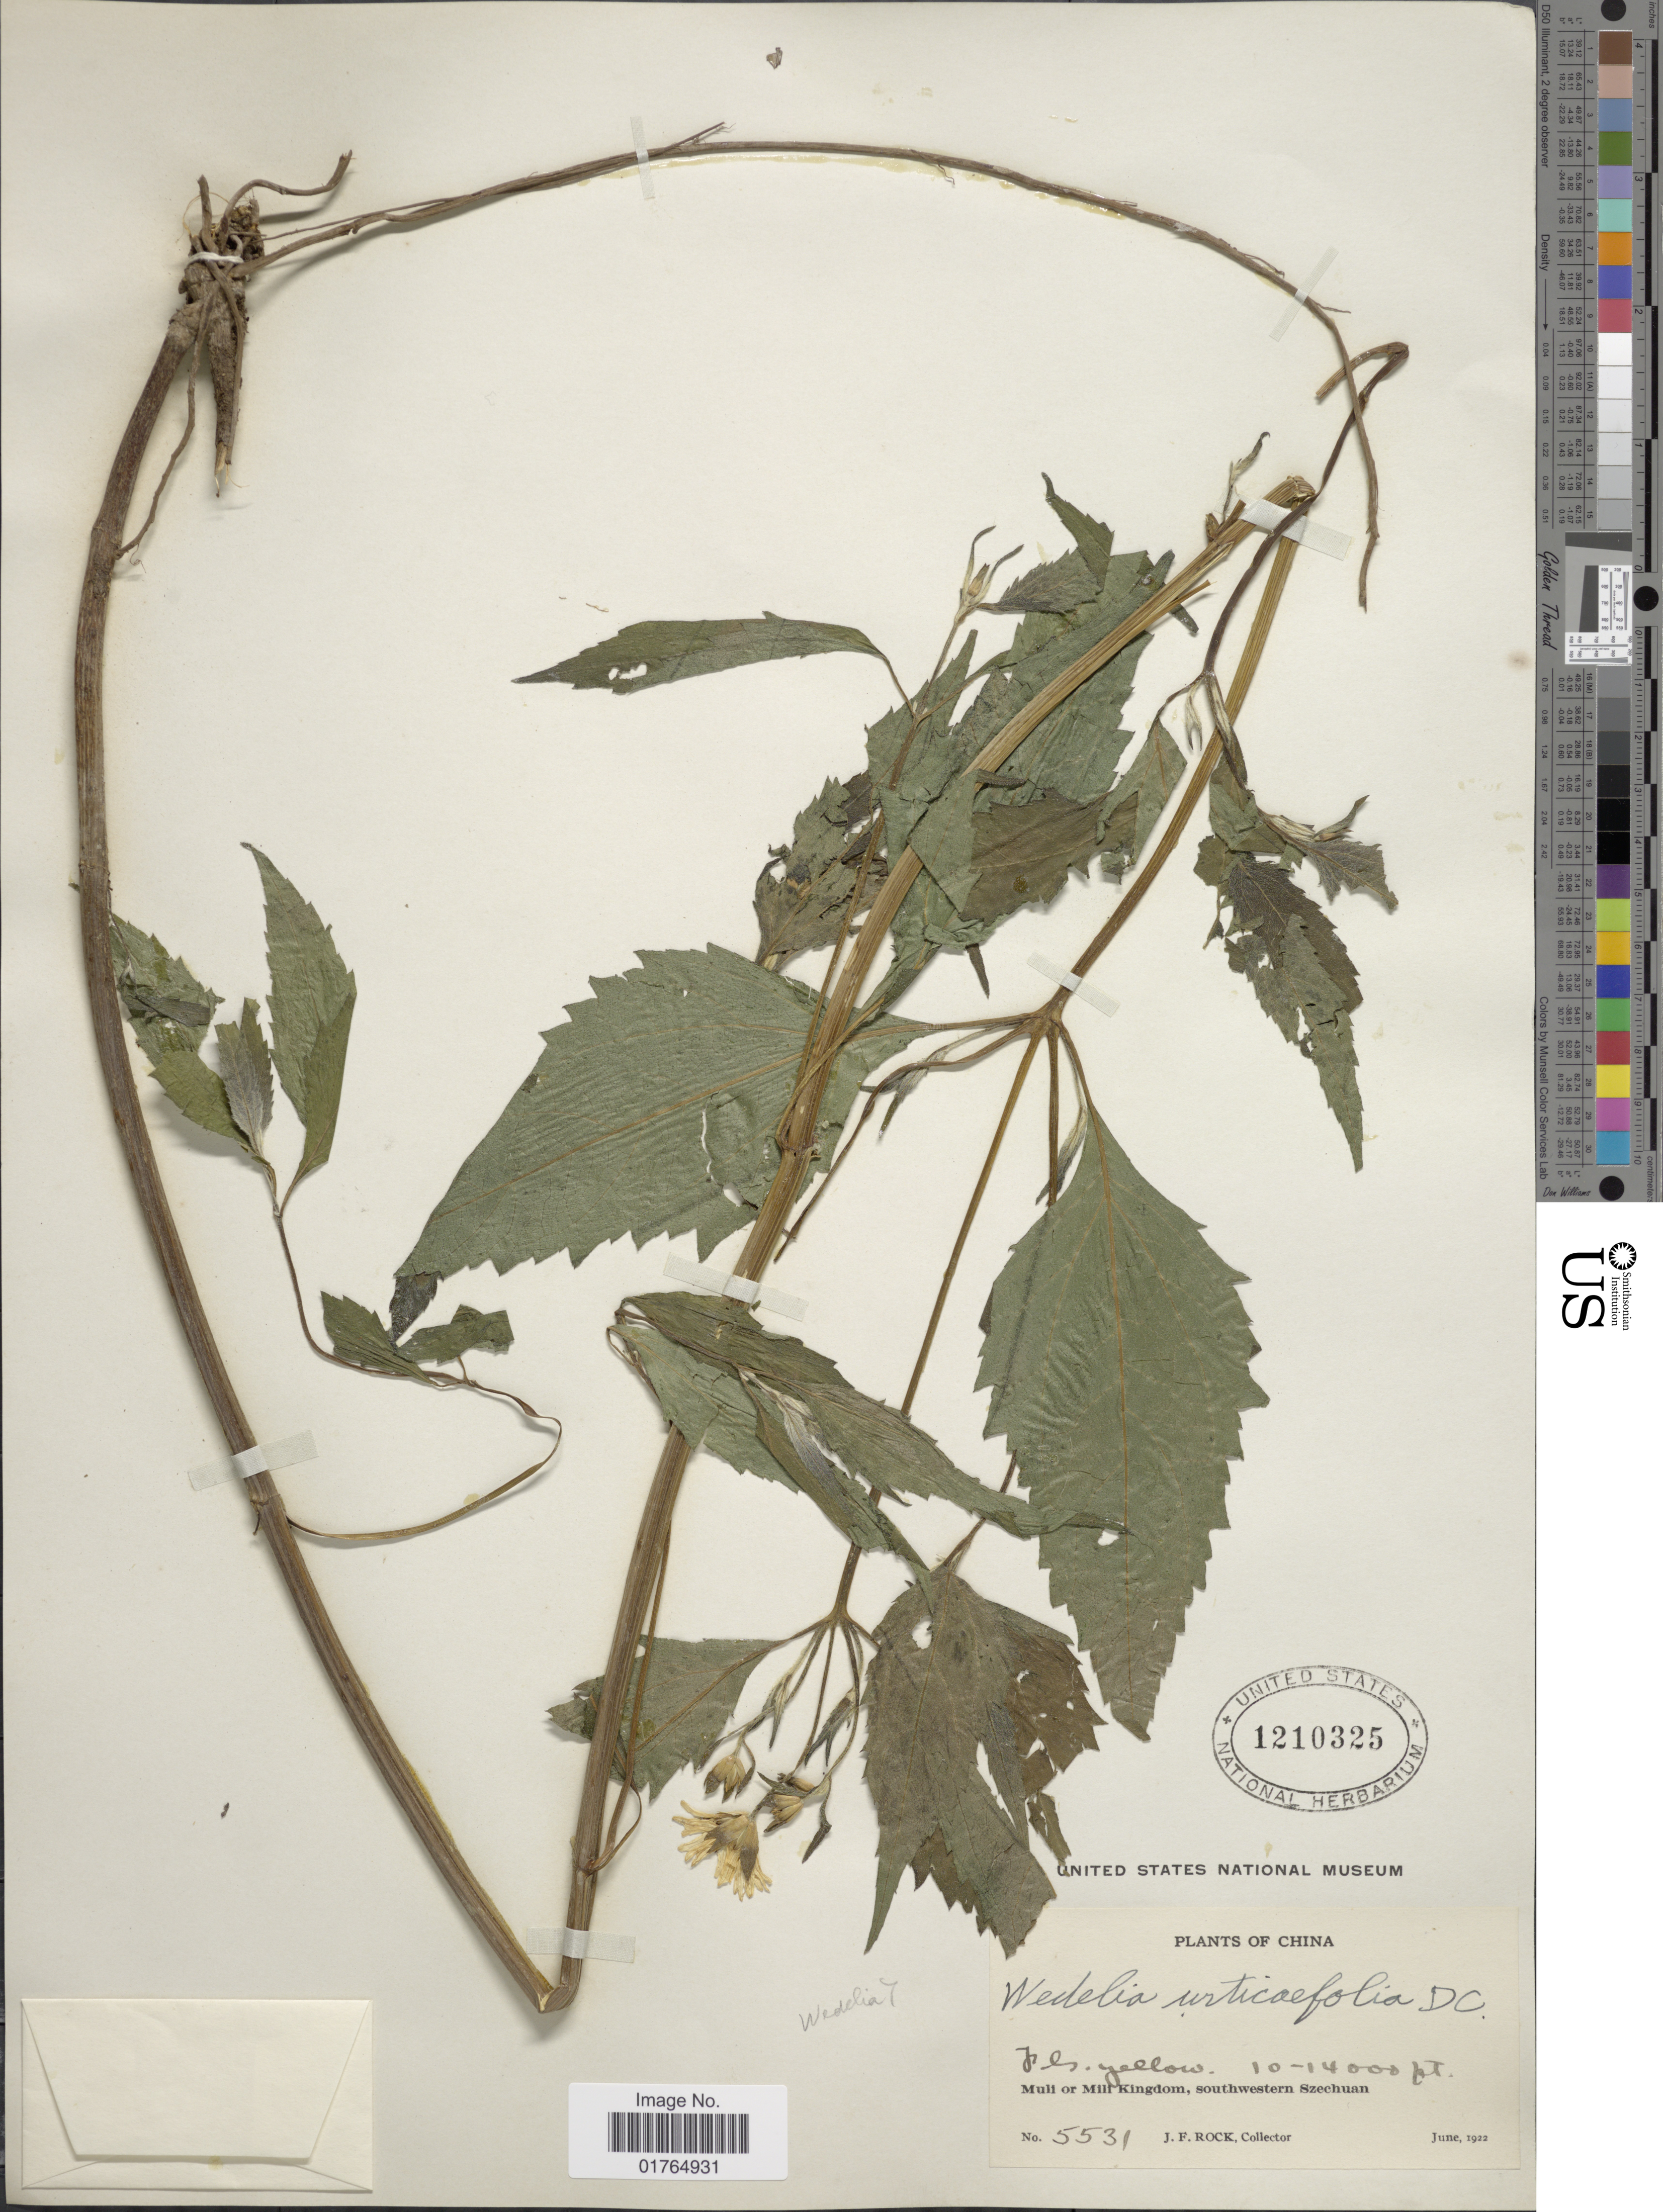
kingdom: Plantae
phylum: Tracheophyta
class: Magnoliopsida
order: Asterales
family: Asteraceae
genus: Wedelia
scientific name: Wedelia urticifolia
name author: DC.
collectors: J. Rock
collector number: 5531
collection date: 1922-06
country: China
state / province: Sichuan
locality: Muli or Mili Kingdom, southwestern Szechuan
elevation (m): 3048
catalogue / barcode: US 1210325